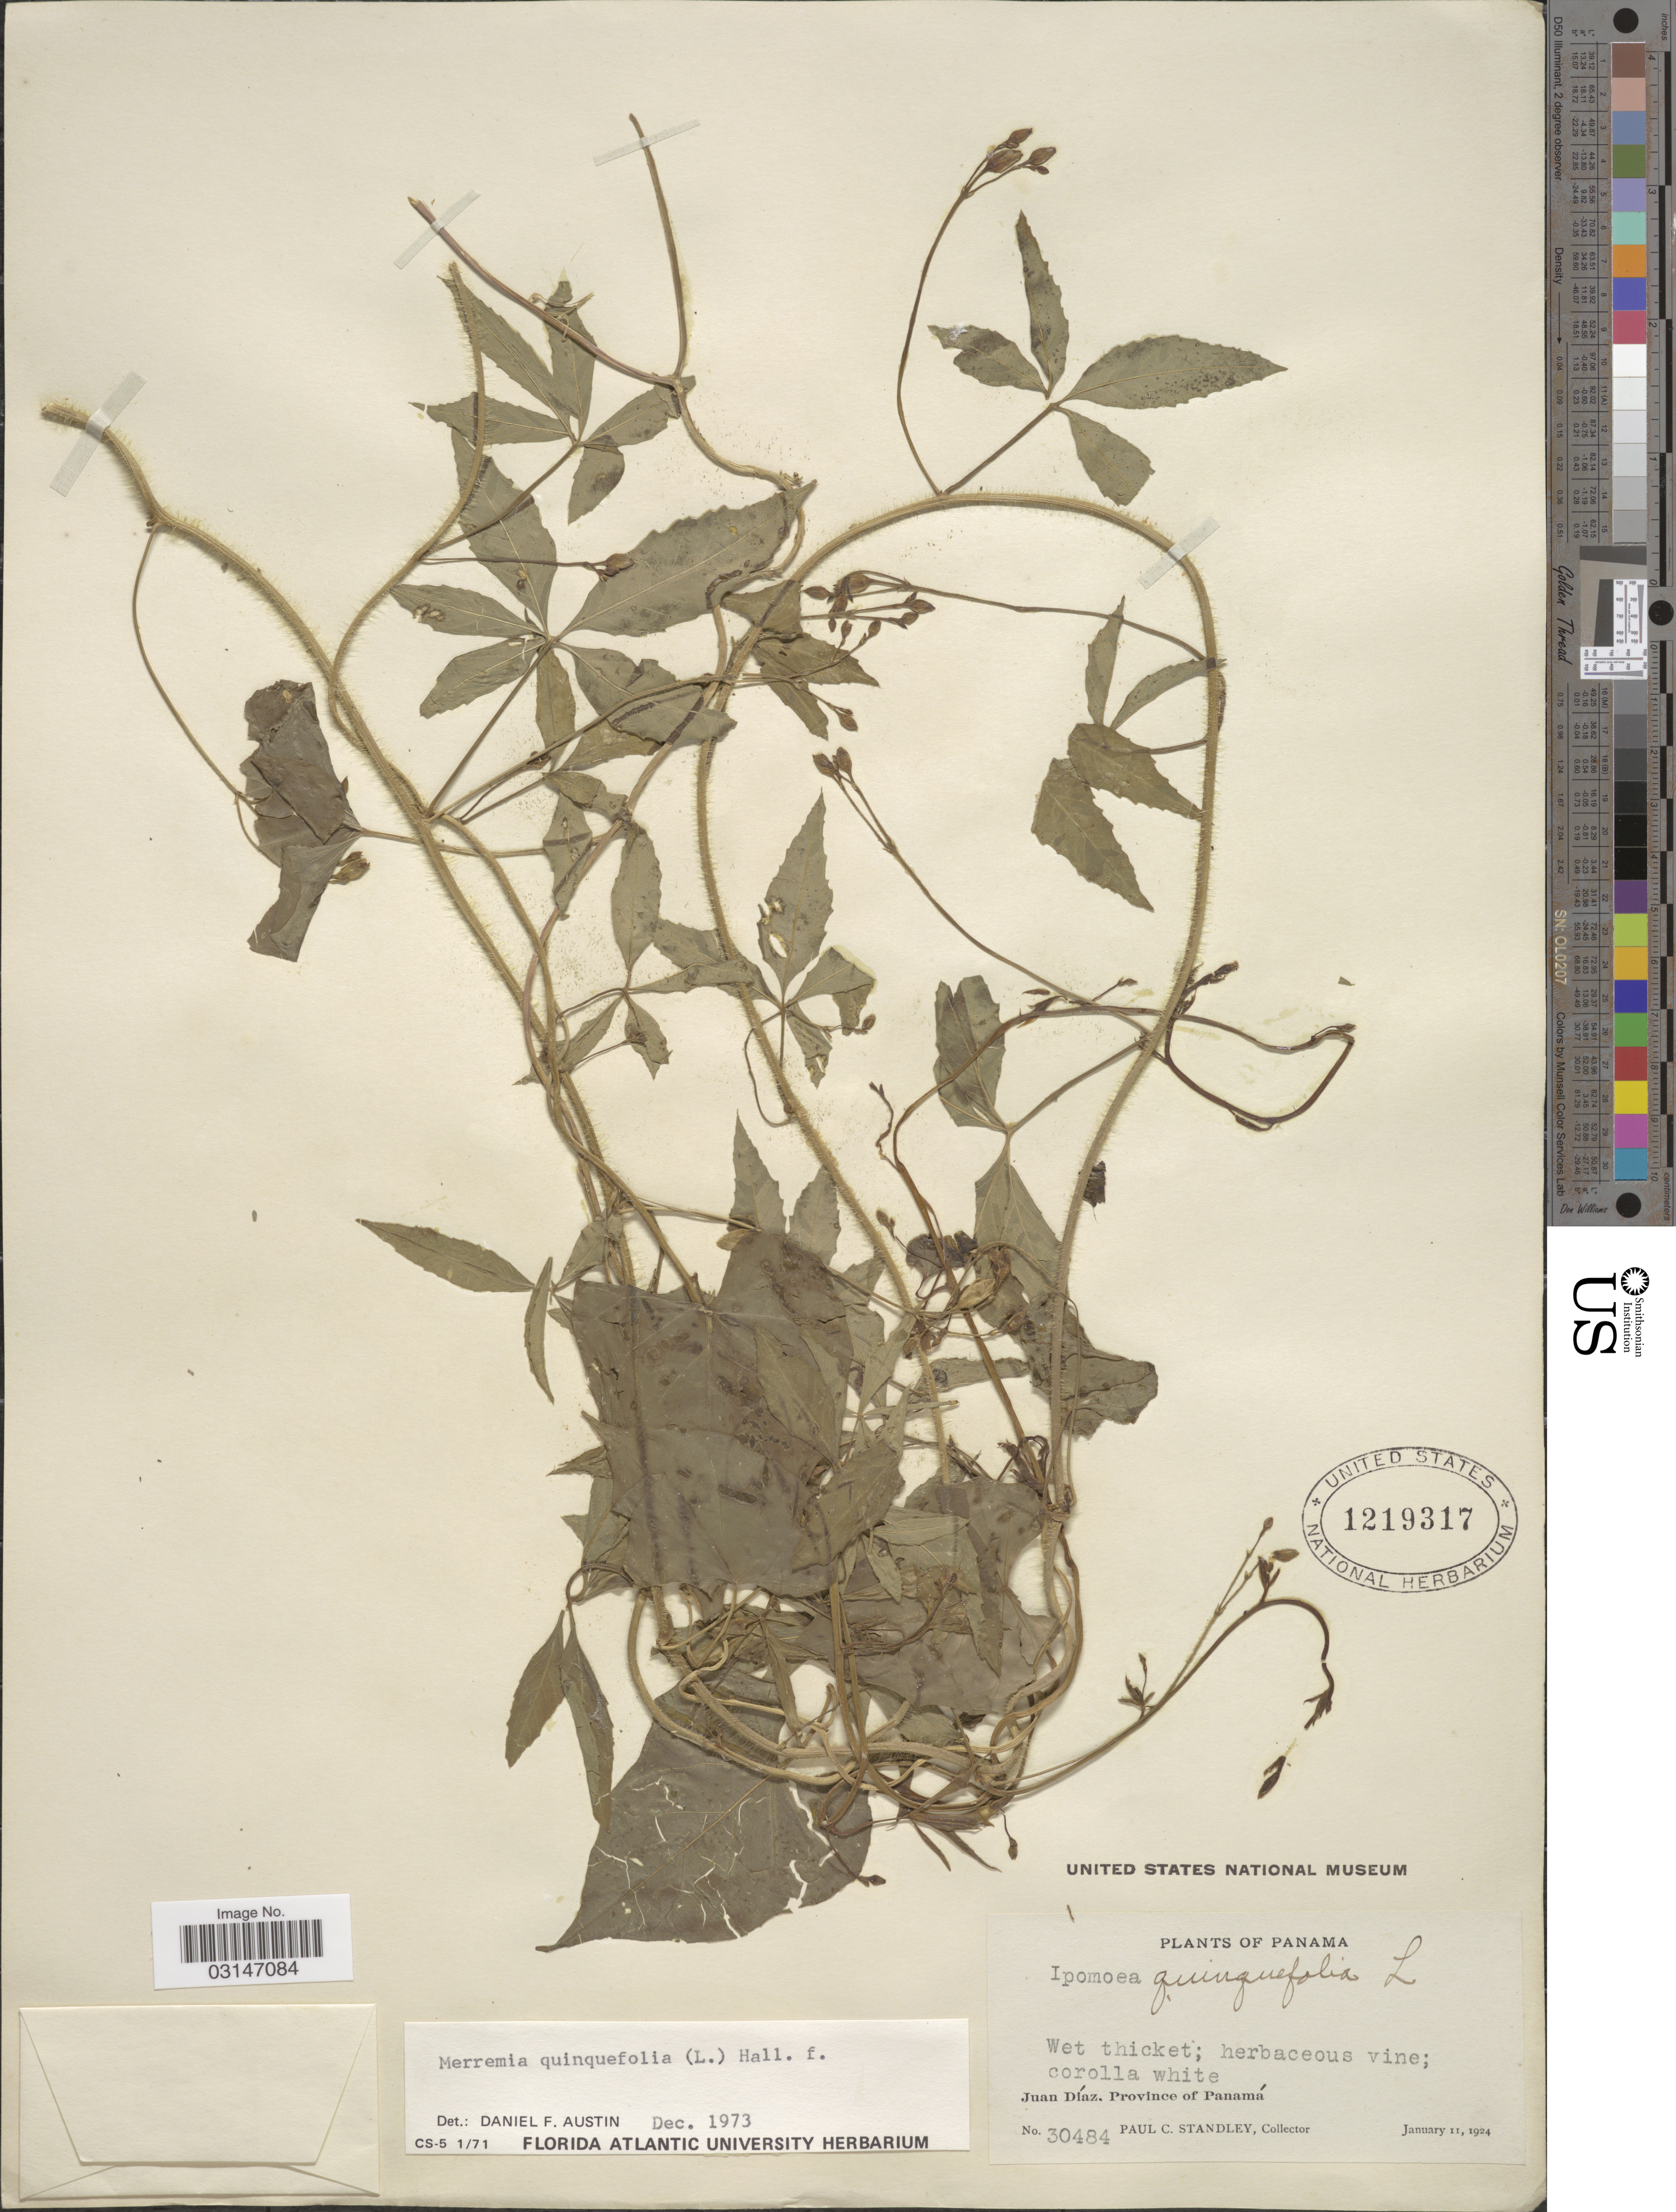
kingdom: Plantae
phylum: Tracheophyta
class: Magnoliopsida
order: Solanales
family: Convolvulaceae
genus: Distimake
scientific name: Distimake quinquefolius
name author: (L.) A. R. Simões & Staples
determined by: Strong, Mark T., (BOT), Smithsonian Institution - National Museum of Natural History (UNITED STATES)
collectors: P. C. Standley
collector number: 30484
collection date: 1924-01-11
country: Panama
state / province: Panamá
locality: Juan Díaz, Province of Panamá.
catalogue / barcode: US 1219317